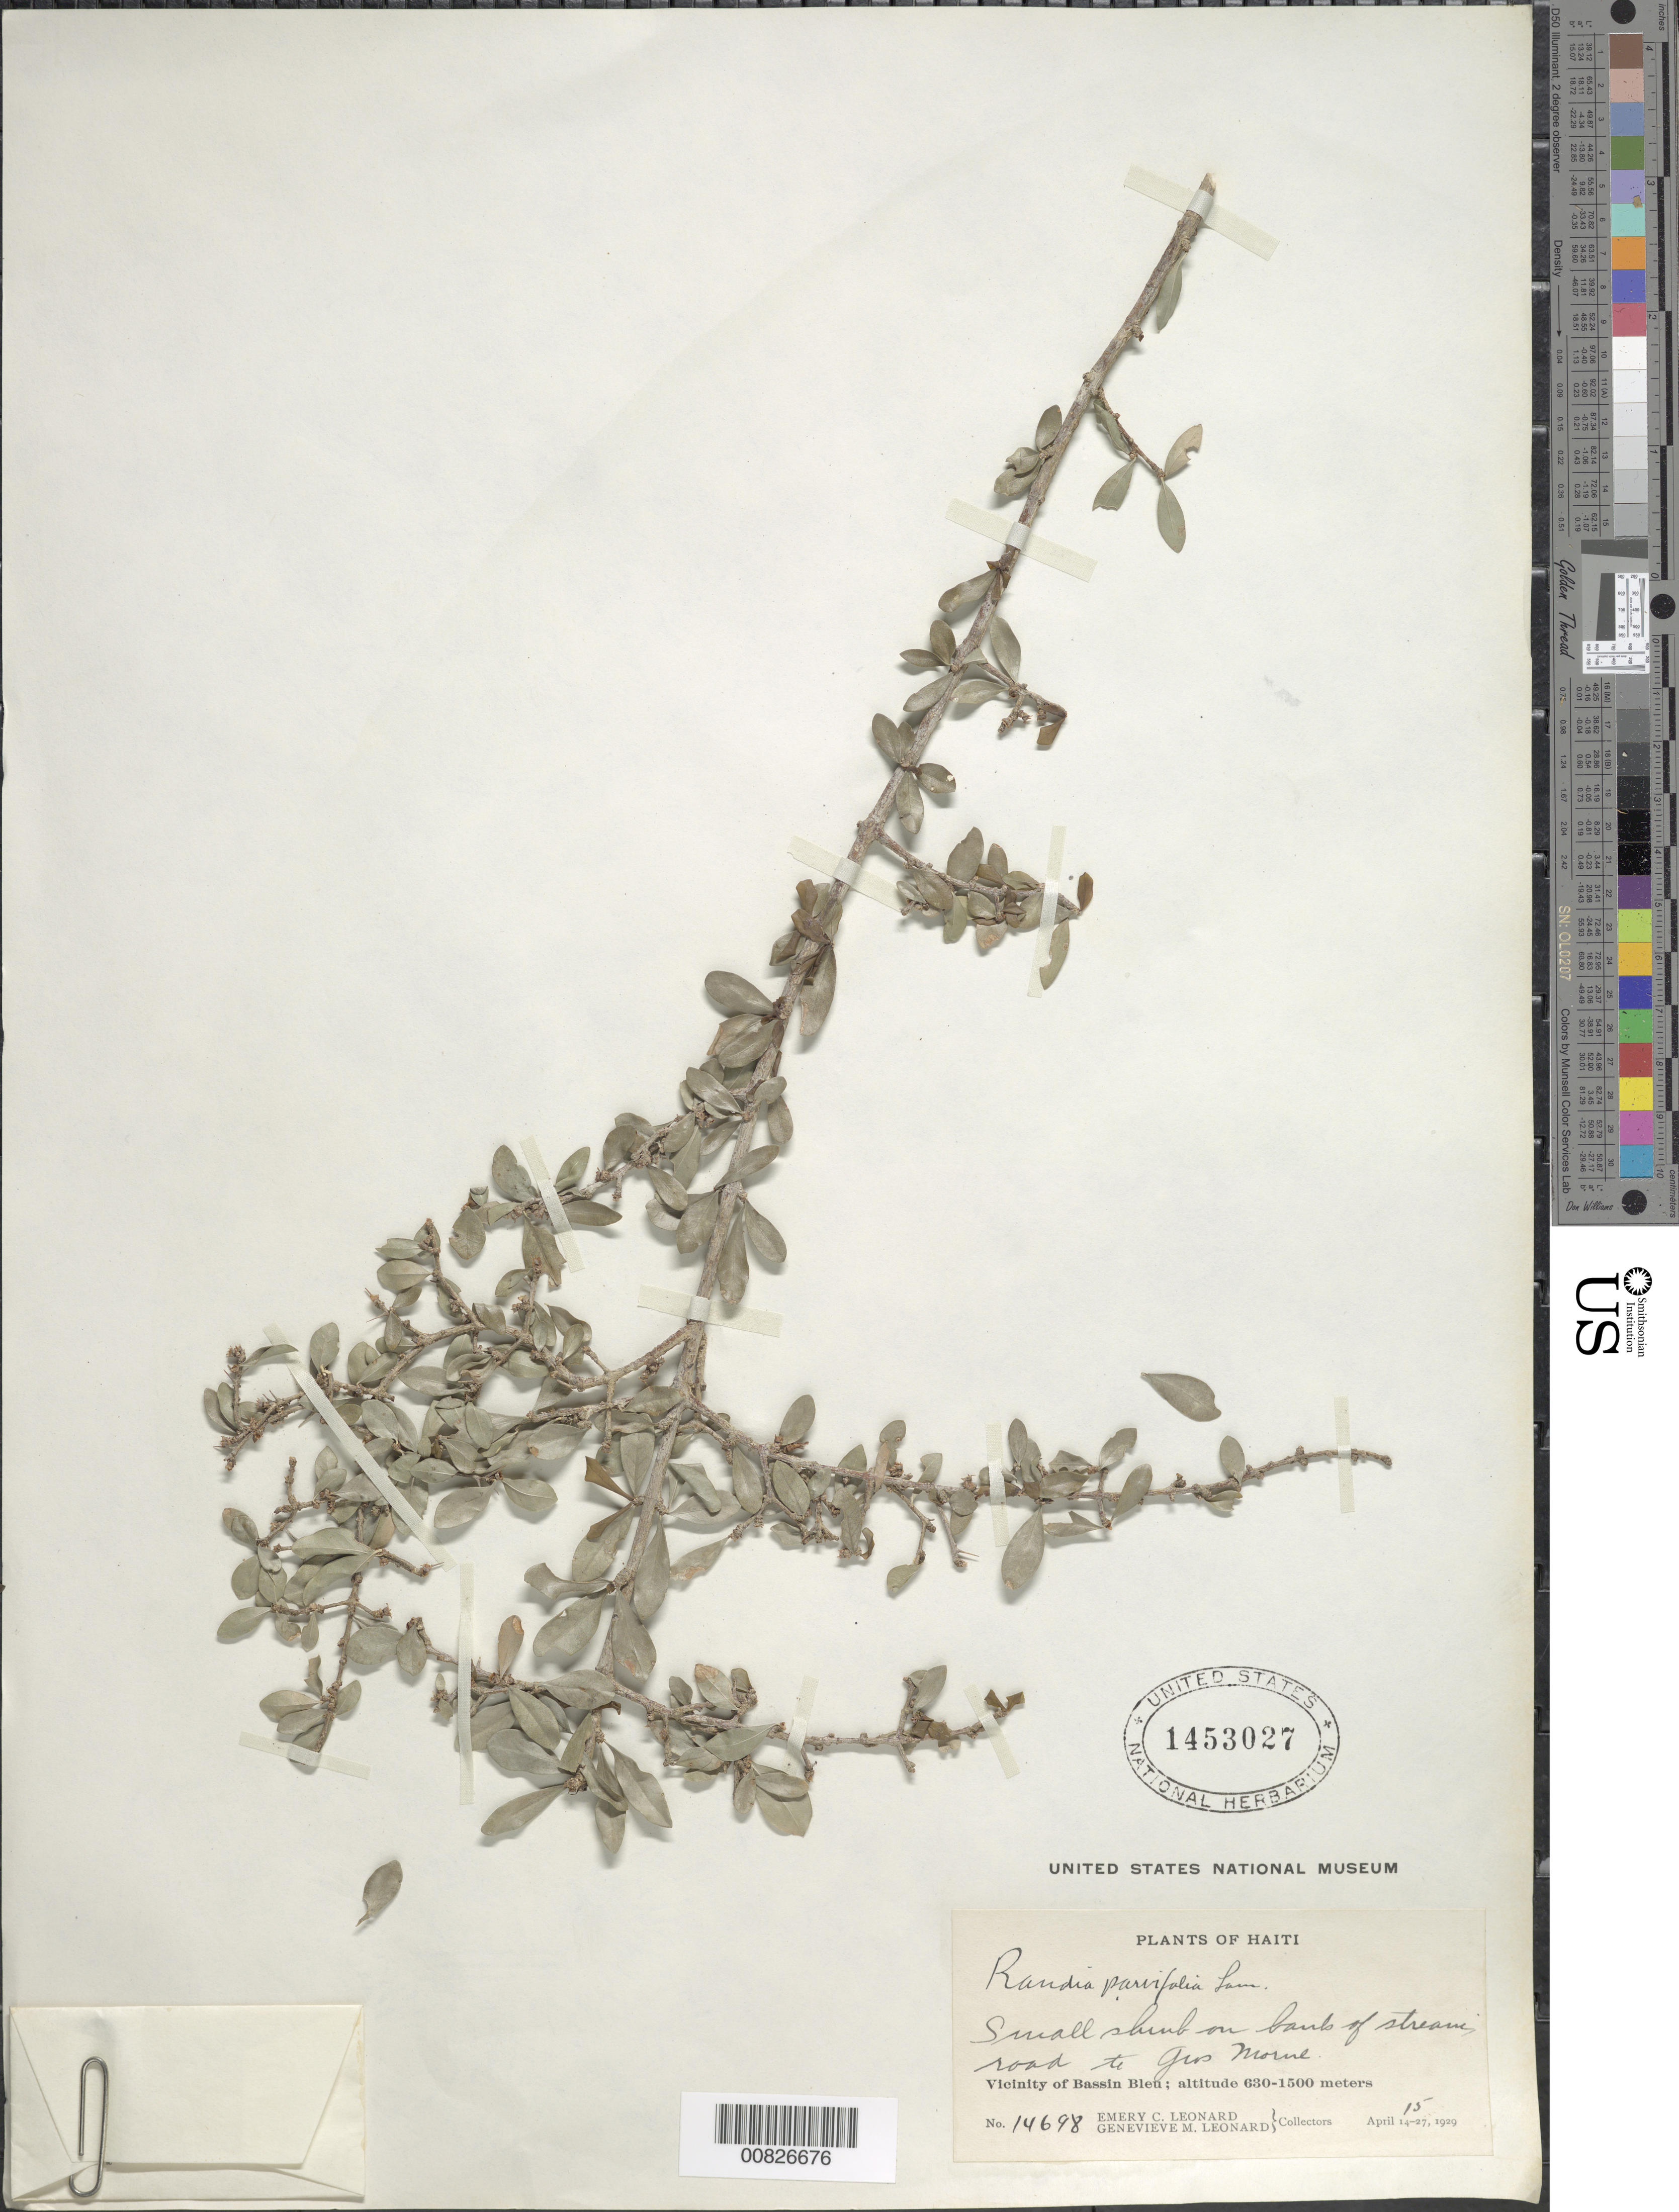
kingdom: Plantae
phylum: Tracheophyta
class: Magnoliopsida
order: Gentianales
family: Rubiaceae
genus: Randia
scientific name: Randia parvifolia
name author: Lam.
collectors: E. C. Leonard & G. M. Leonard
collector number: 14698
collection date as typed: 15 Apr 1929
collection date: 1929-04-15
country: Haiti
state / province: Nord-Ouest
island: Hispaniola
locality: Vicinity of Bassin Bleu, road to Gros Morne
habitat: Stream bank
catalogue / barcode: US 1453027